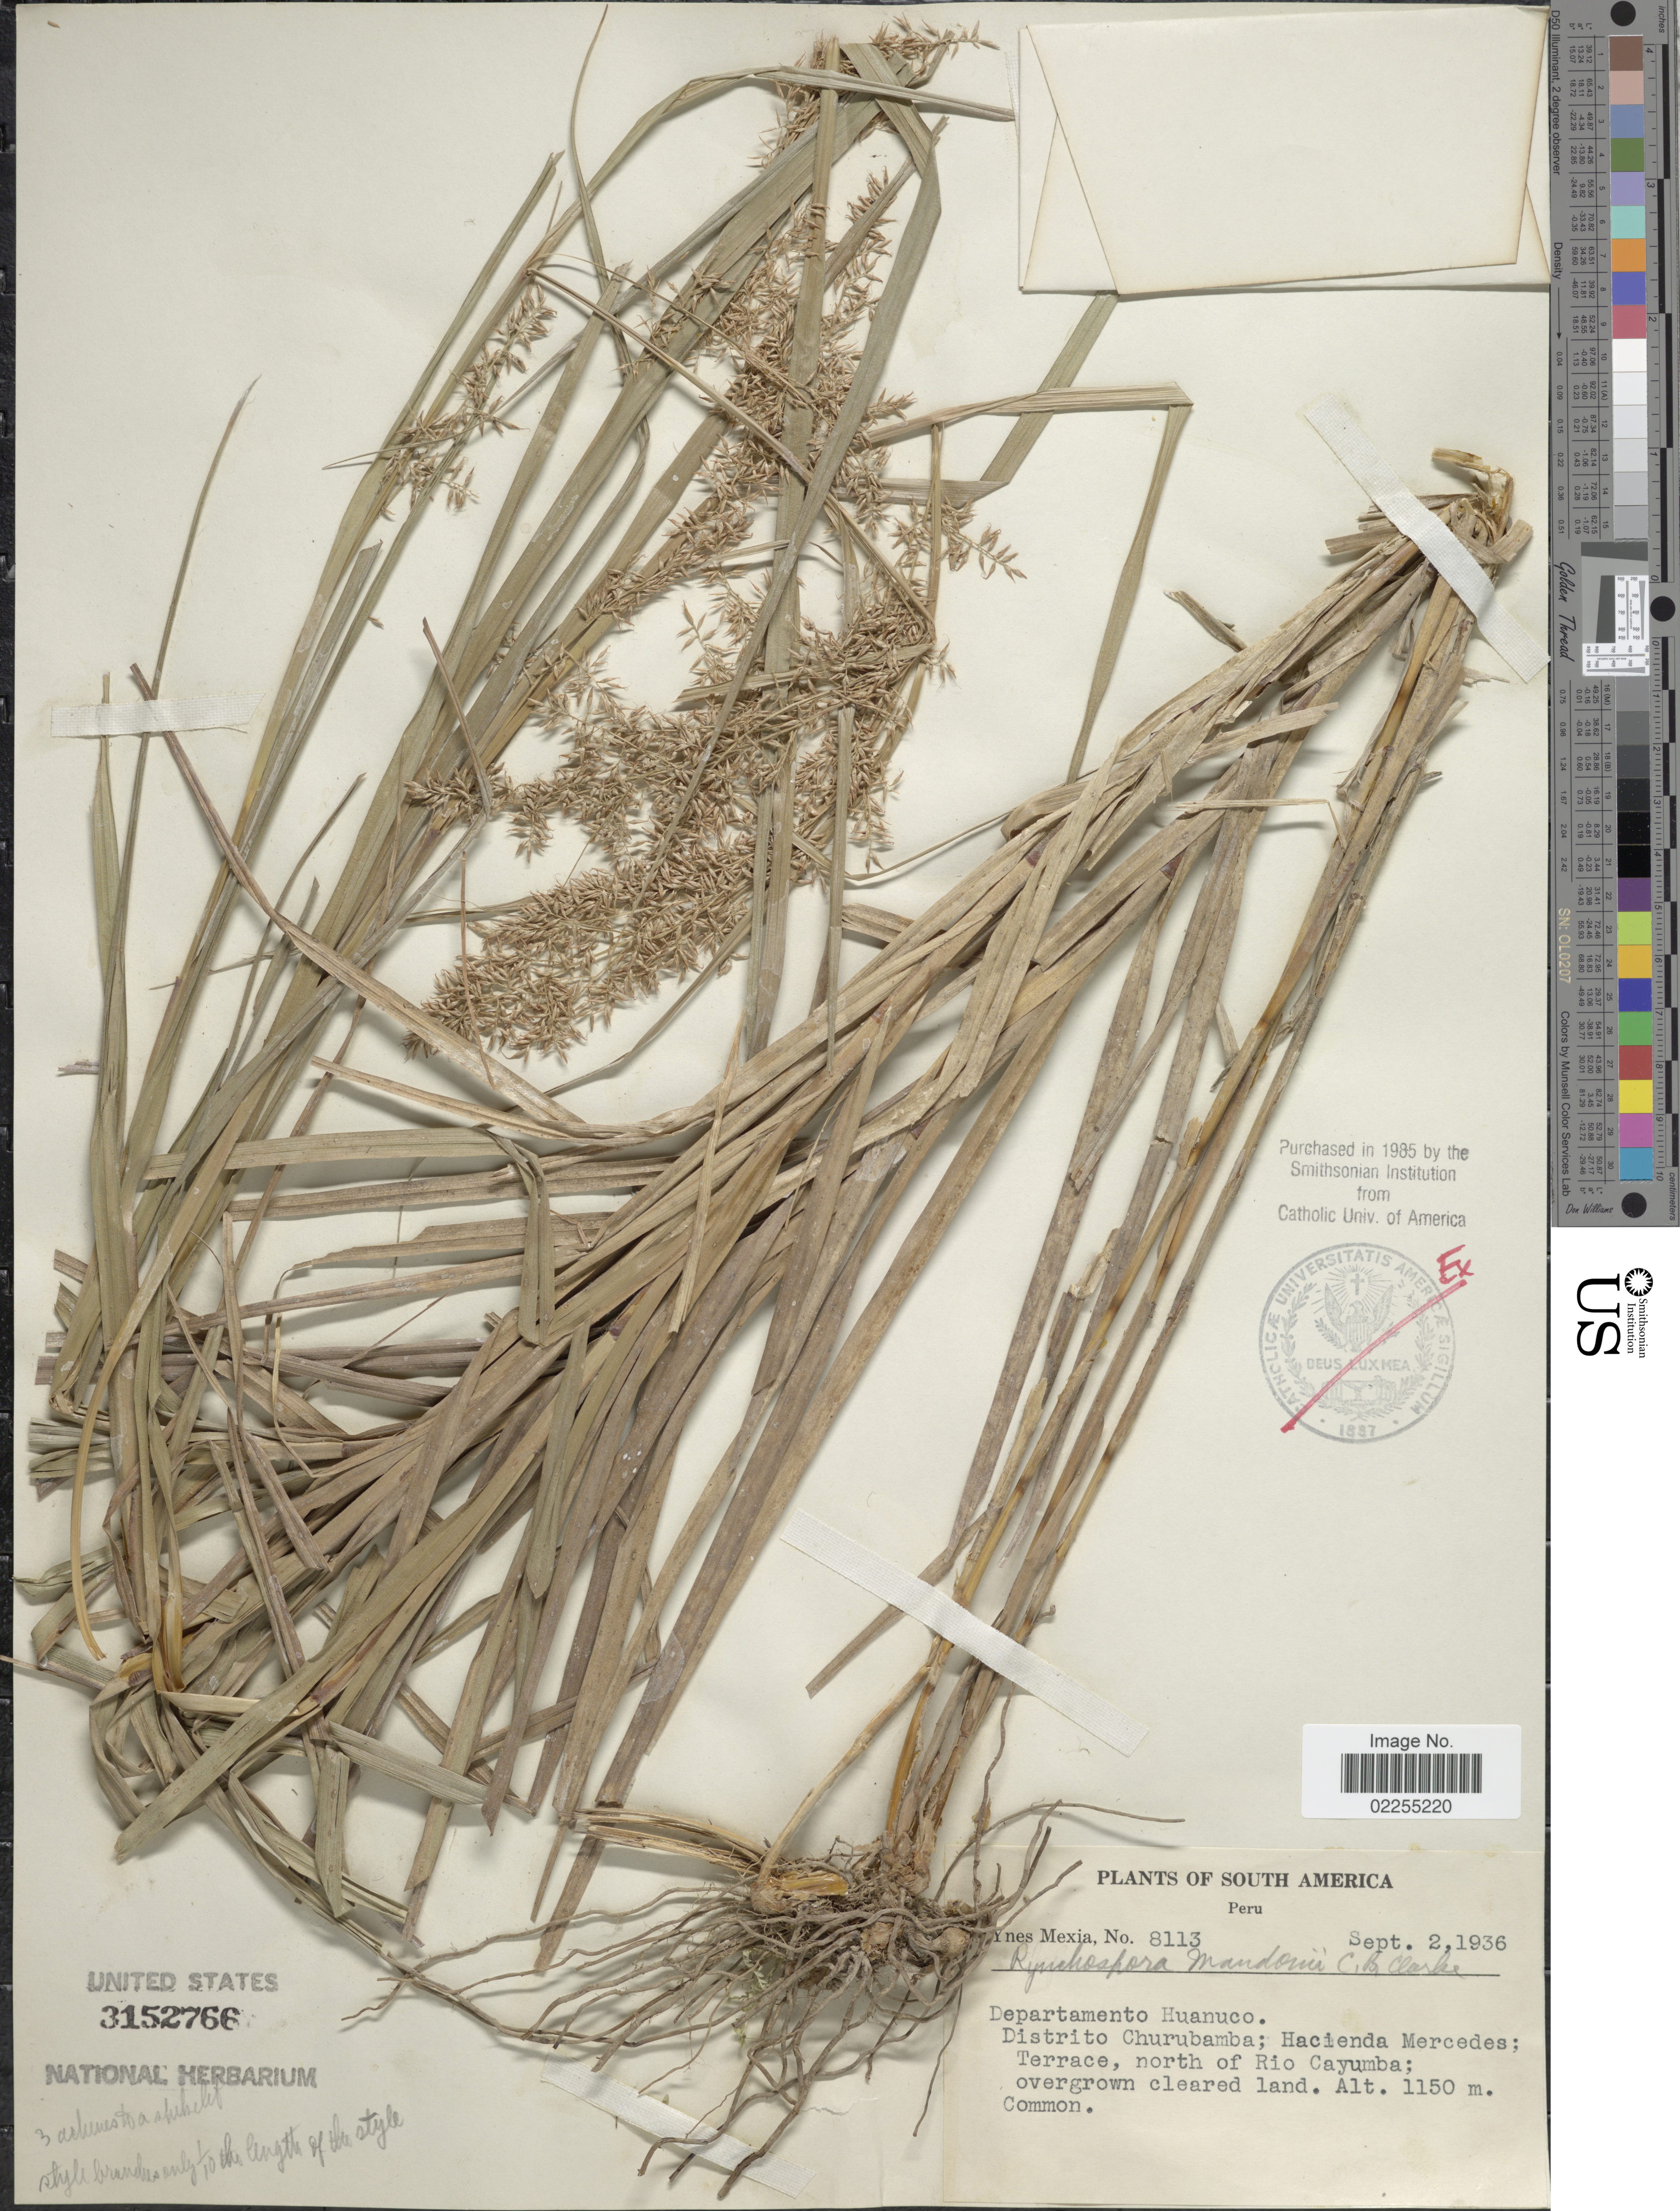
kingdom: Plantae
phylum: Tracheophyta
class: Liliopsida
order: Poales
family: Cyperaceae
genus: Rhynchospora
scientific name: Rhynchospora mandonii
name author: C.B. Clarke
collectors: Y. Mexia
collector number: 8113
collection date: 1936-09-02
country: Peru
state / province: Huánuco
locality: Departamento Huanuco. Distrito Churubamba; Hacienda Mercedes; Terrace, north of Rio Cayumba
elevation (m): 1150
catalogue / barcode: US 3152766